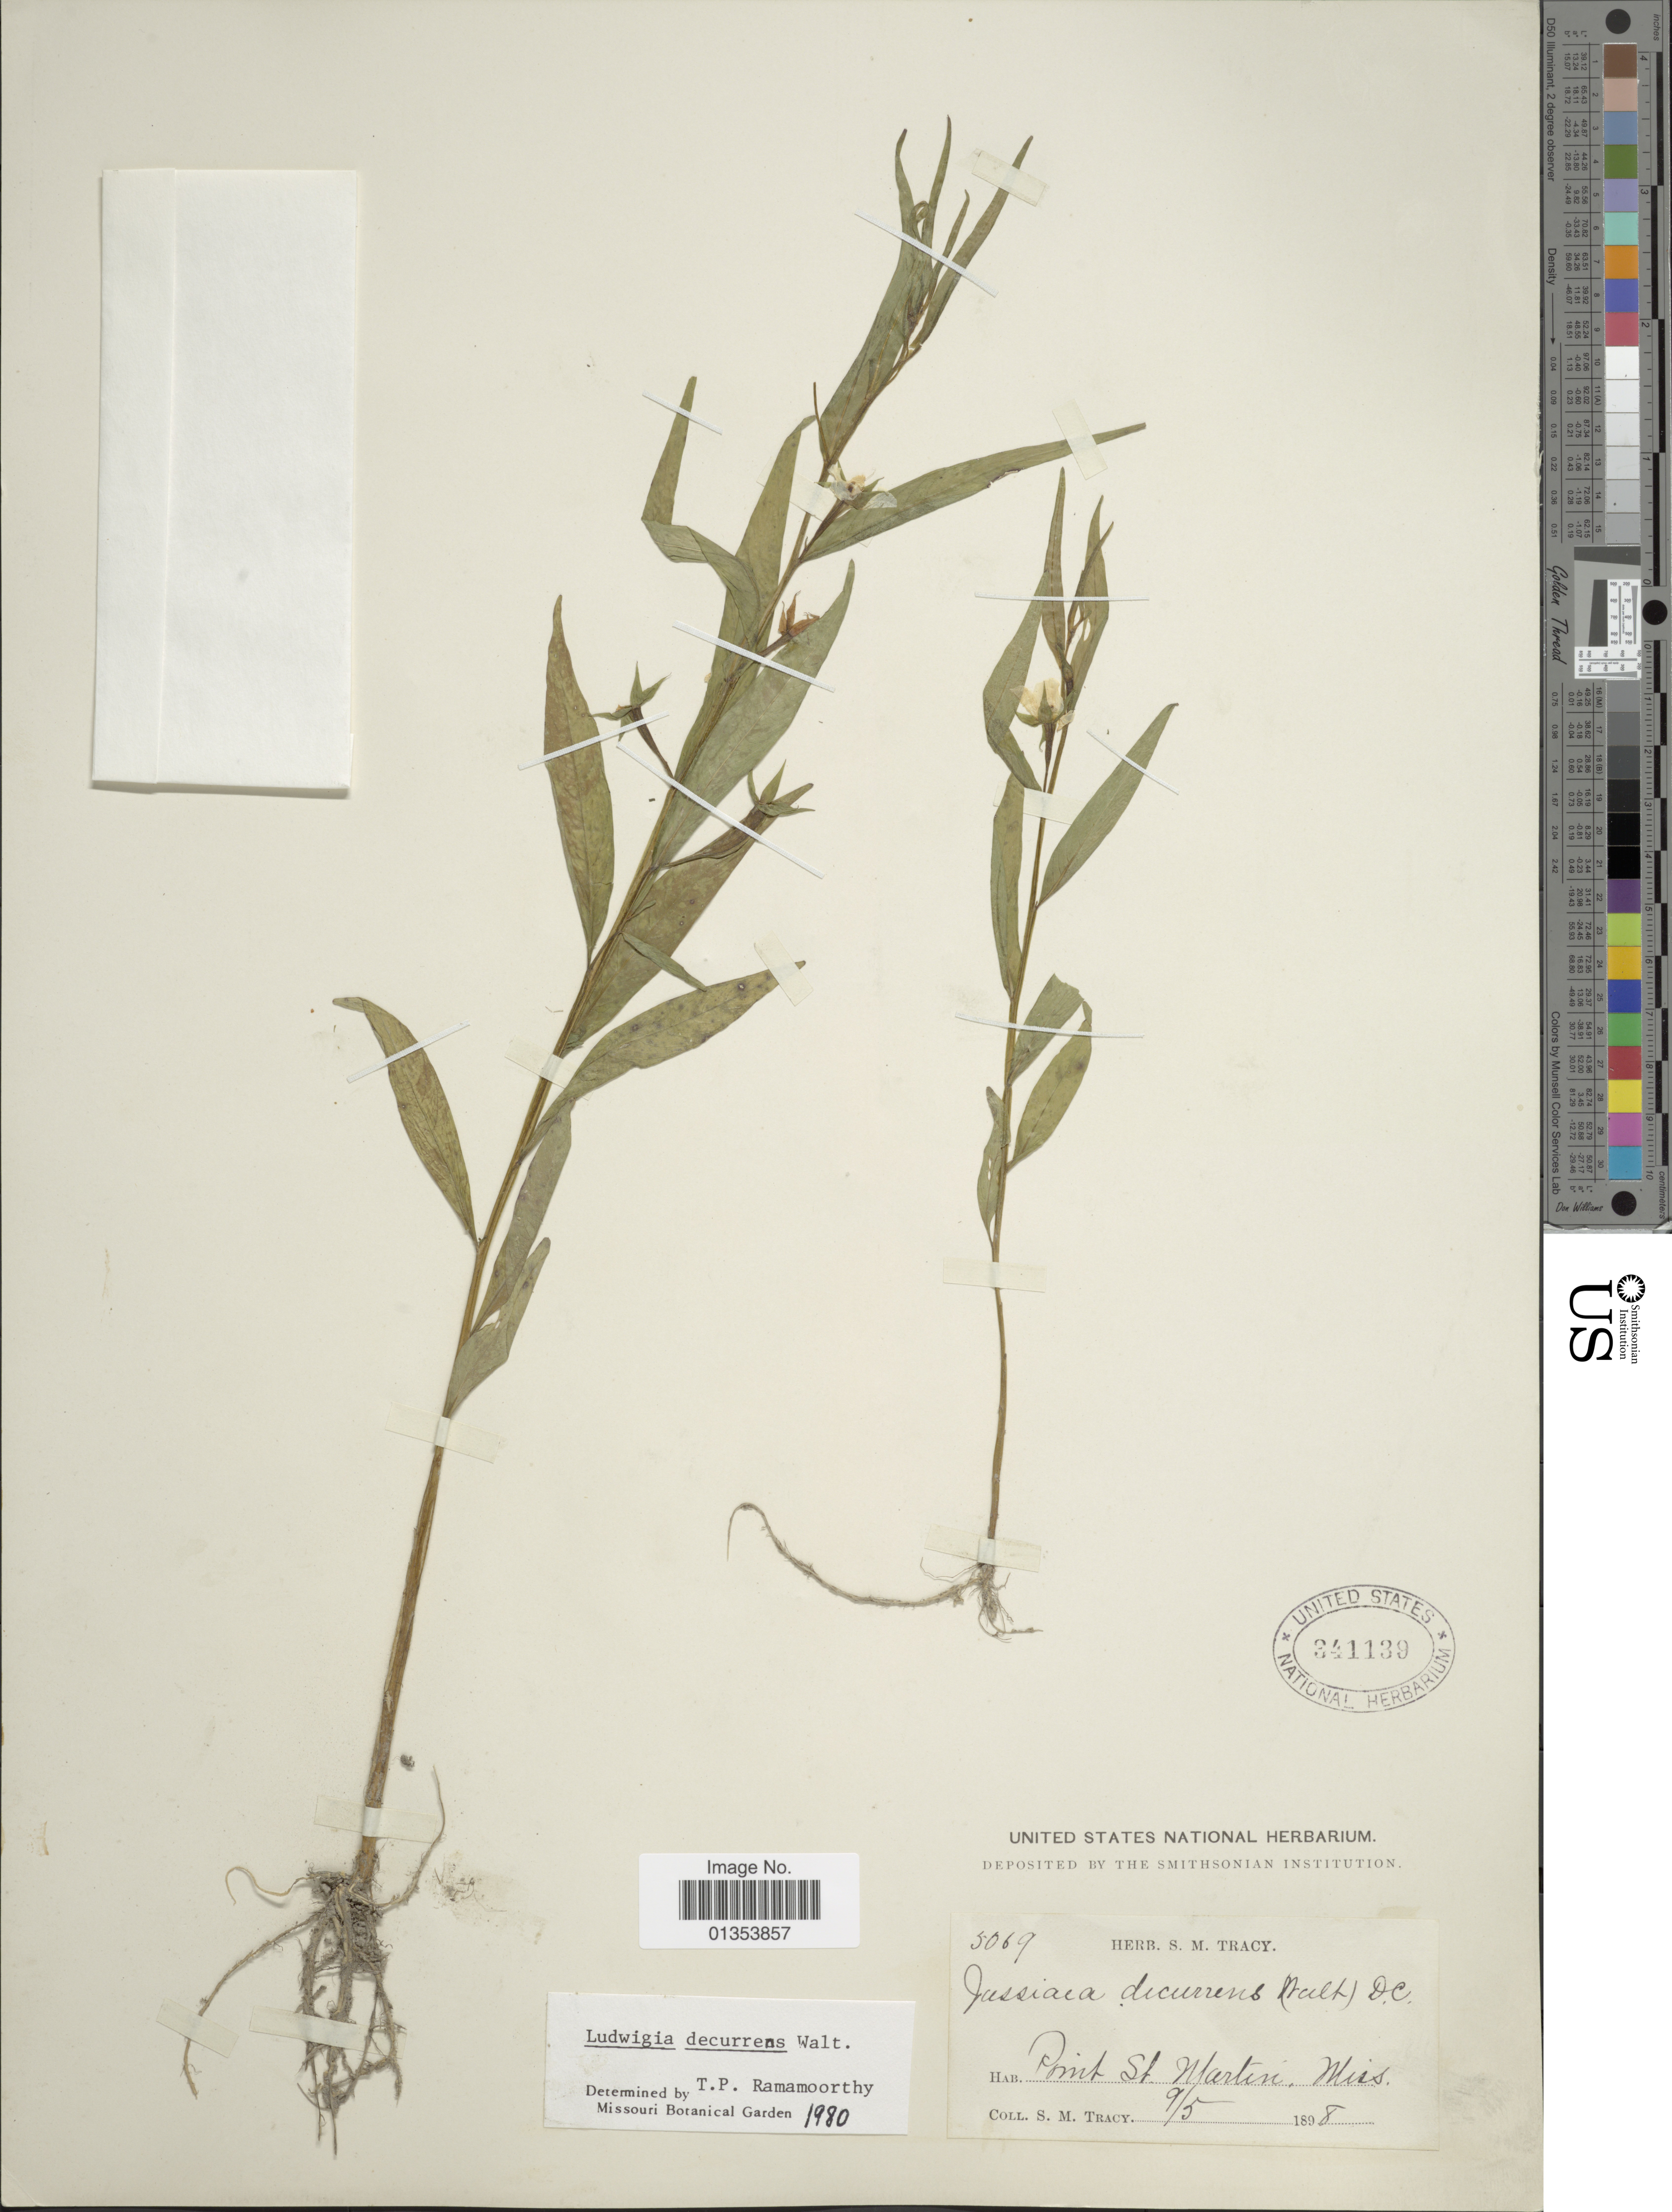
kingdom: Plantae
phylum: Tracheophyta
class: Magnoliopsida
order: Myrtales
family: Onagraceae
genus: Ludwigia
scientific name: Ludwigia decurrens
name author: Walter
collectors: S. M. Tracy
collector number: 5069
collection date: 1898-05-09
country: United States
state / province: Mississippi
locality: Point, St. Martin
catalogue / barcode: US 341139